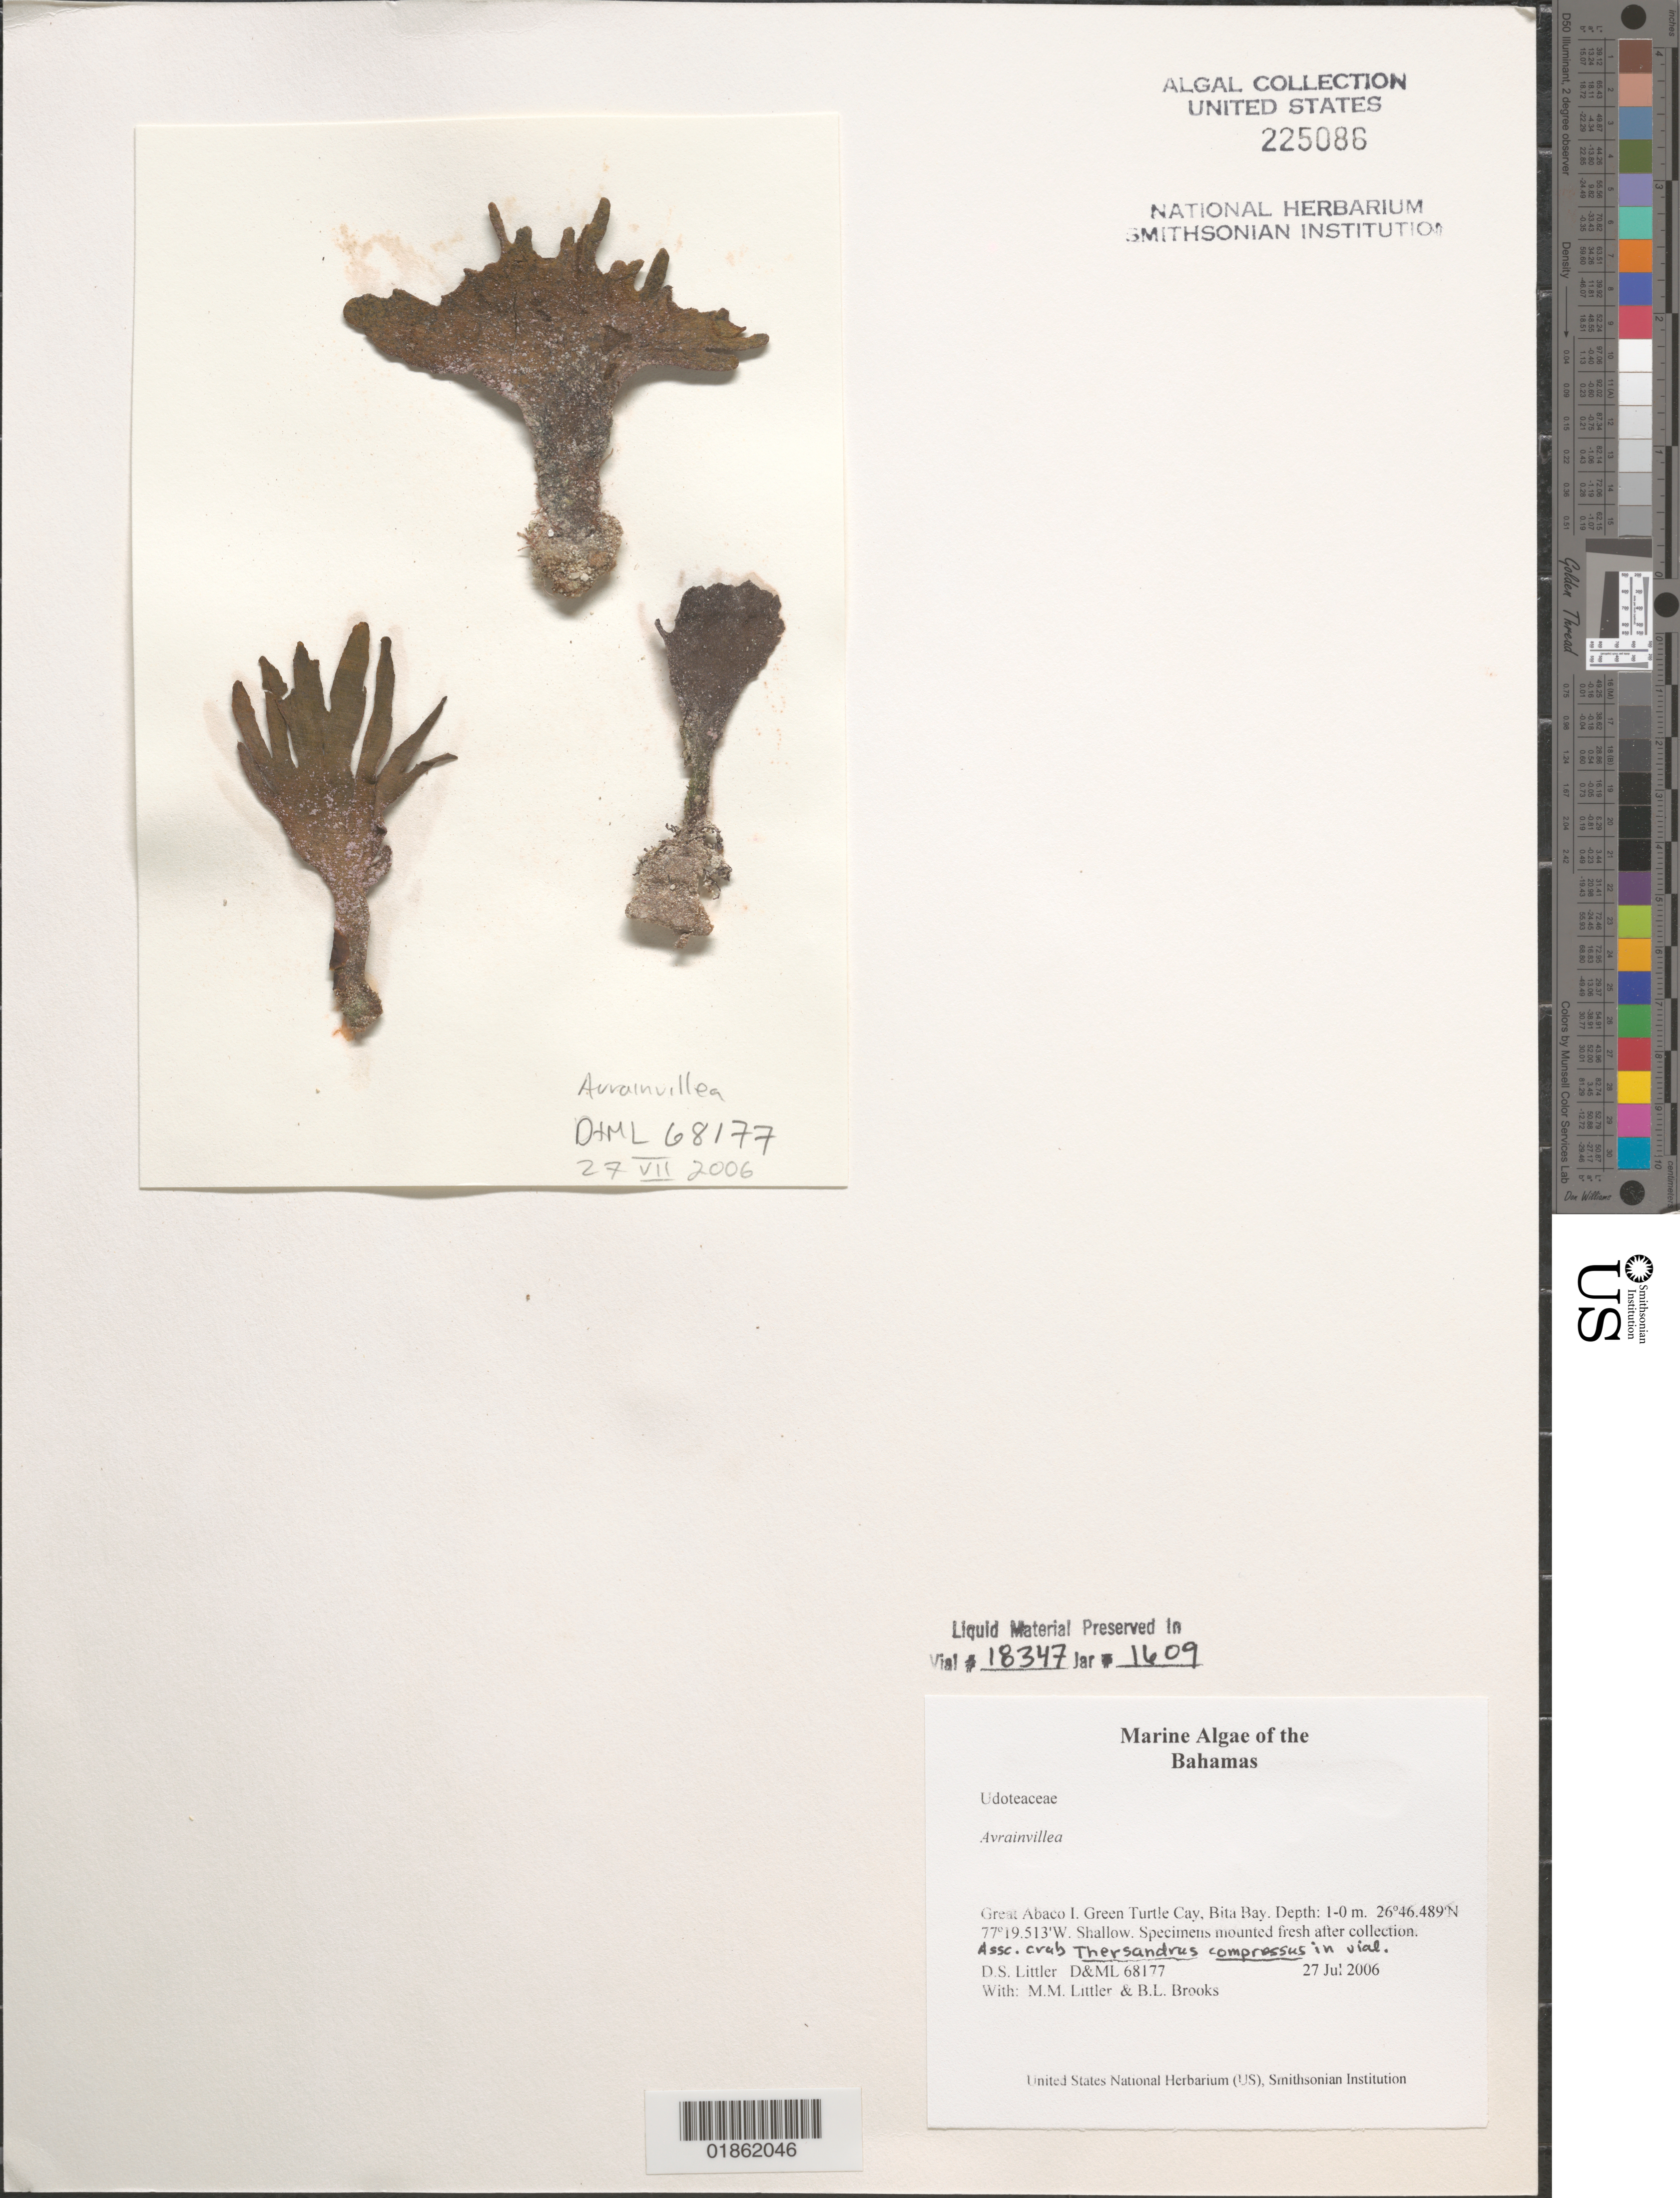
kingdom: Plantae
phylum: Chlorophyta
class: Ulvophyceae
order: Bryopsidales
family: Dichotomosiphonaceae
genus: Avrainvillea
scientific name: Avrainvillea sp.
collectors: M. M. Littler, D. S. Littler & B. Brooks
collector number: D&ML 68177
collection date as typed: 27 Jul 2006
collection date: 2006-07-27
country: Bahamas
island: Green Turtle Cay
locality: Bita Bay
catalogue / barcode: US 225086